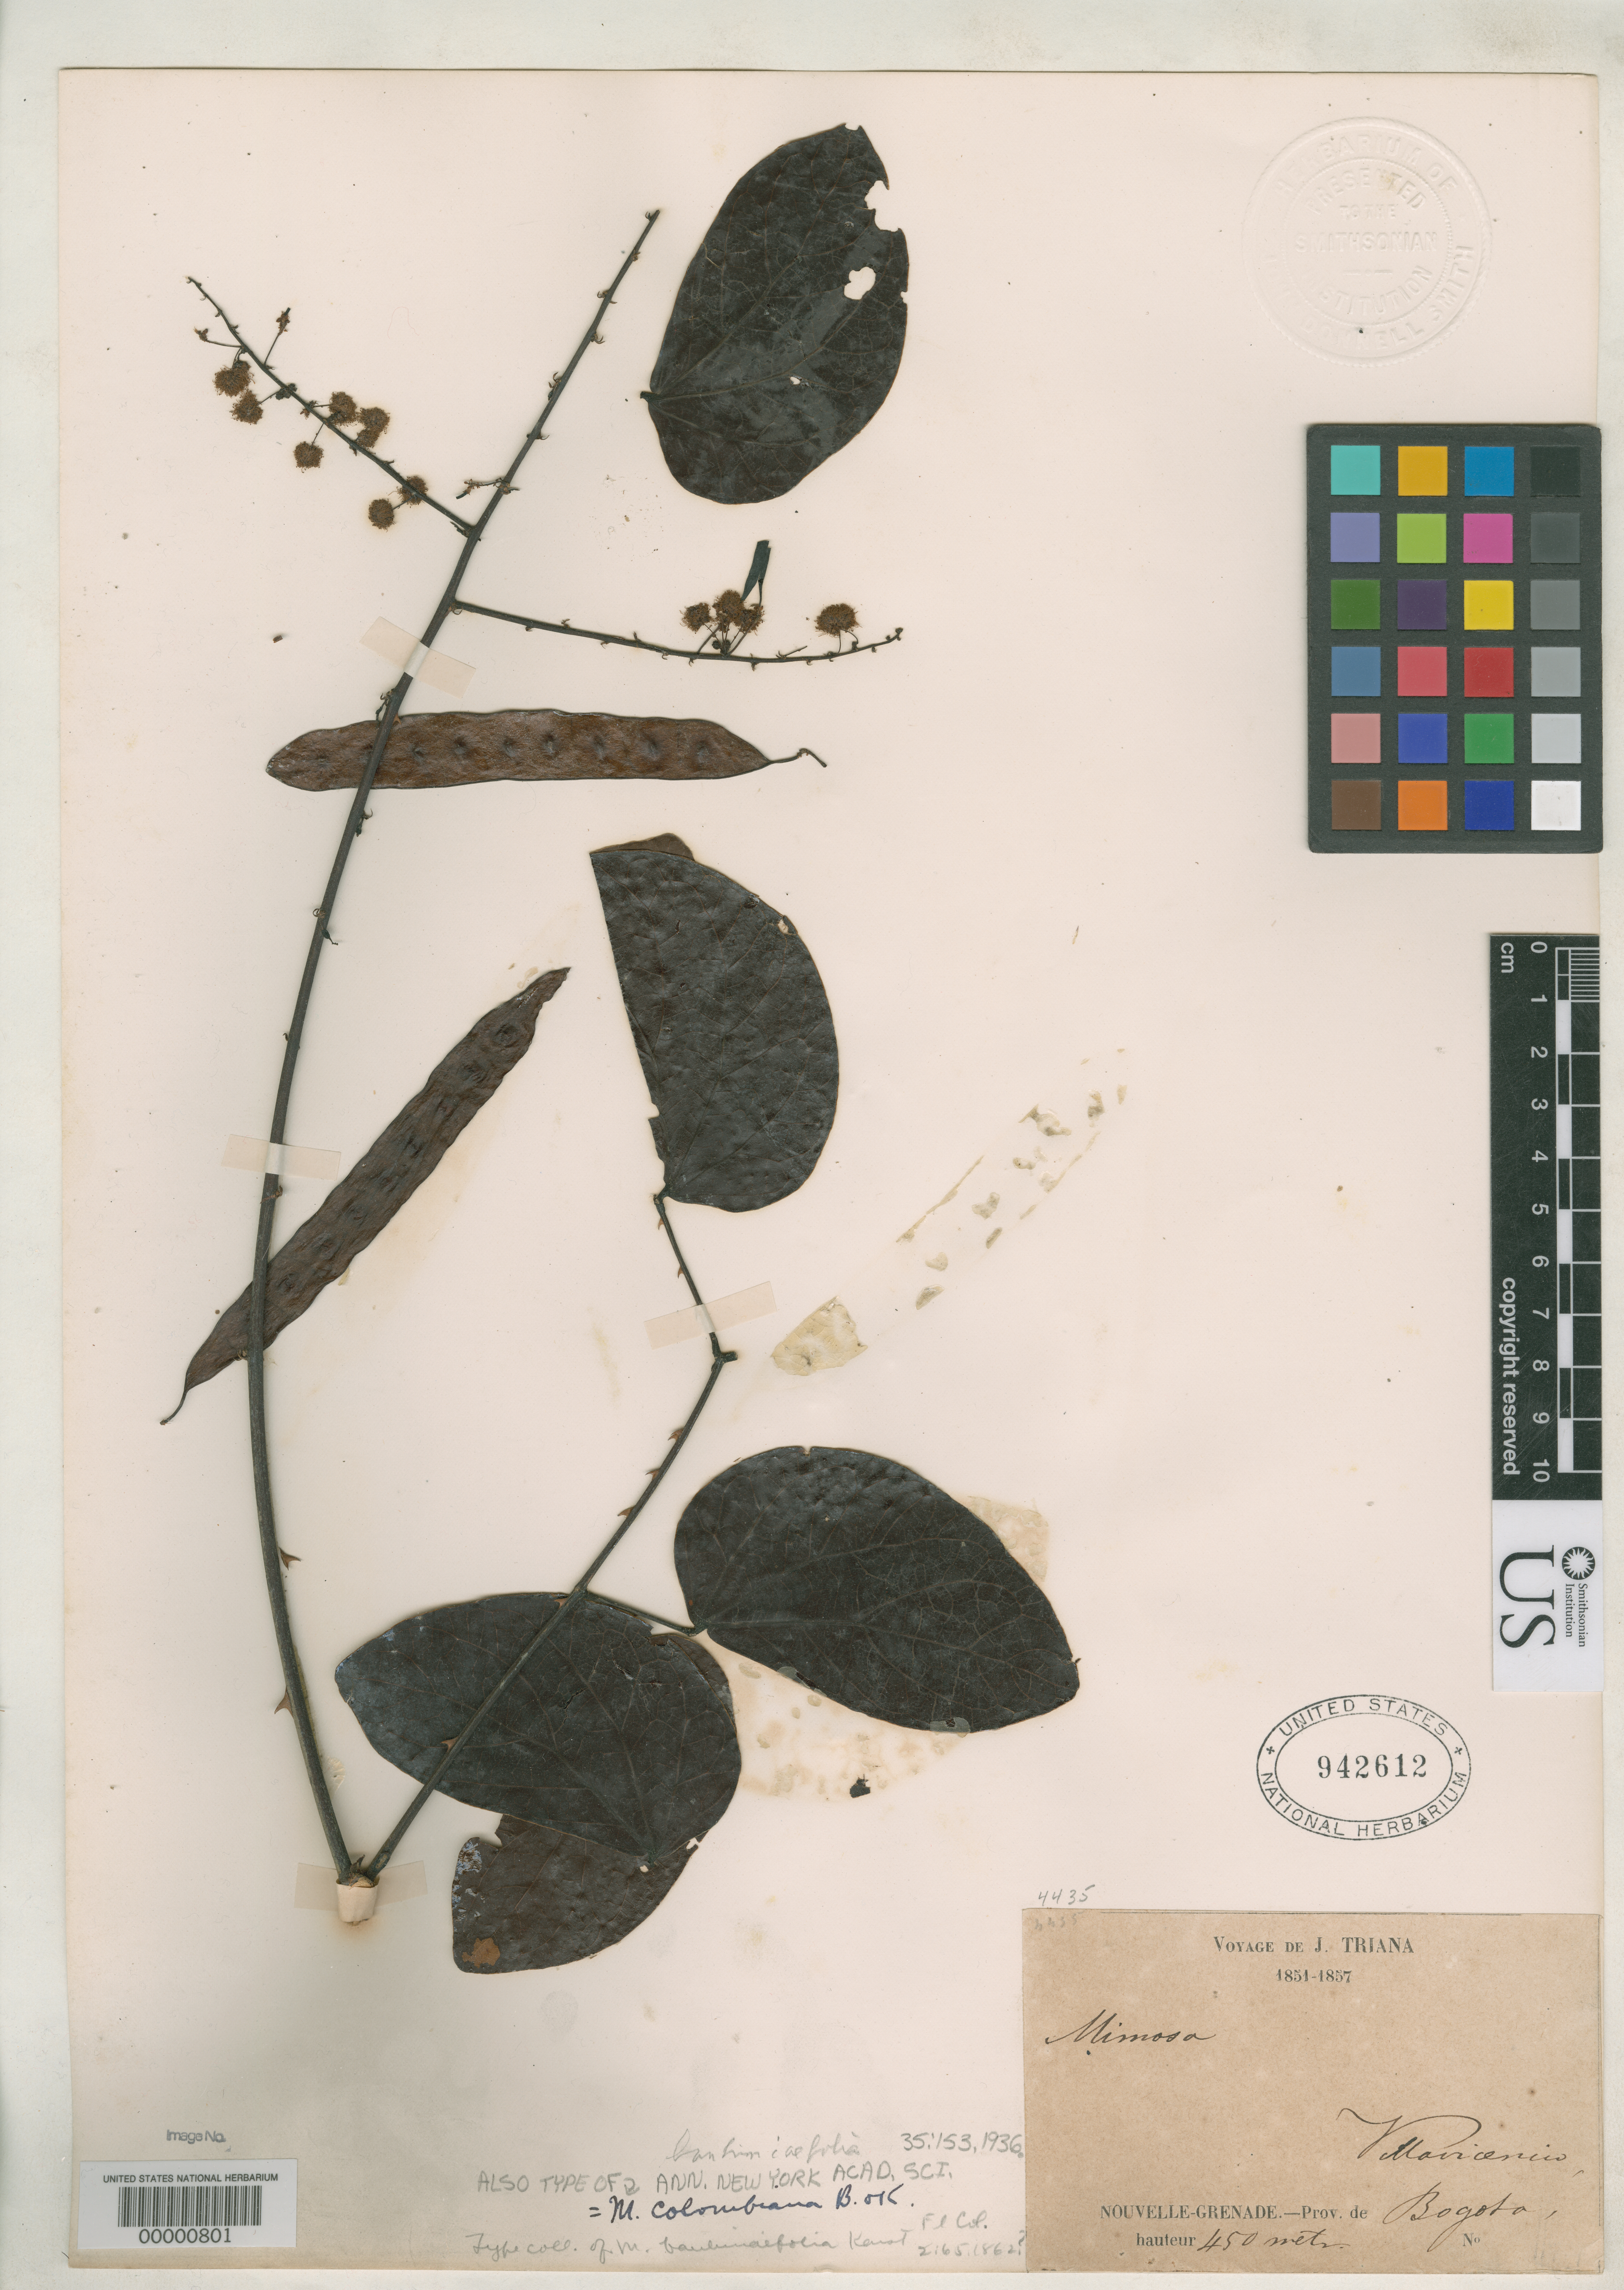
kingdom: Plantae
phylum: Tracheophyta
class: Magnoliopsida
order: Fabales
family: Fabaceae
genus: Mimosa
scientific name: Mimosa bauhiniaefolia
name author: H. Karst.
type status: Isotype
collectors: J. J. Triana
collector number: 4435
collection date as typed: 1852 to -- --- 1857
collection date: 1852/1857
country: Colombia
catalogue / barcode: US 942612